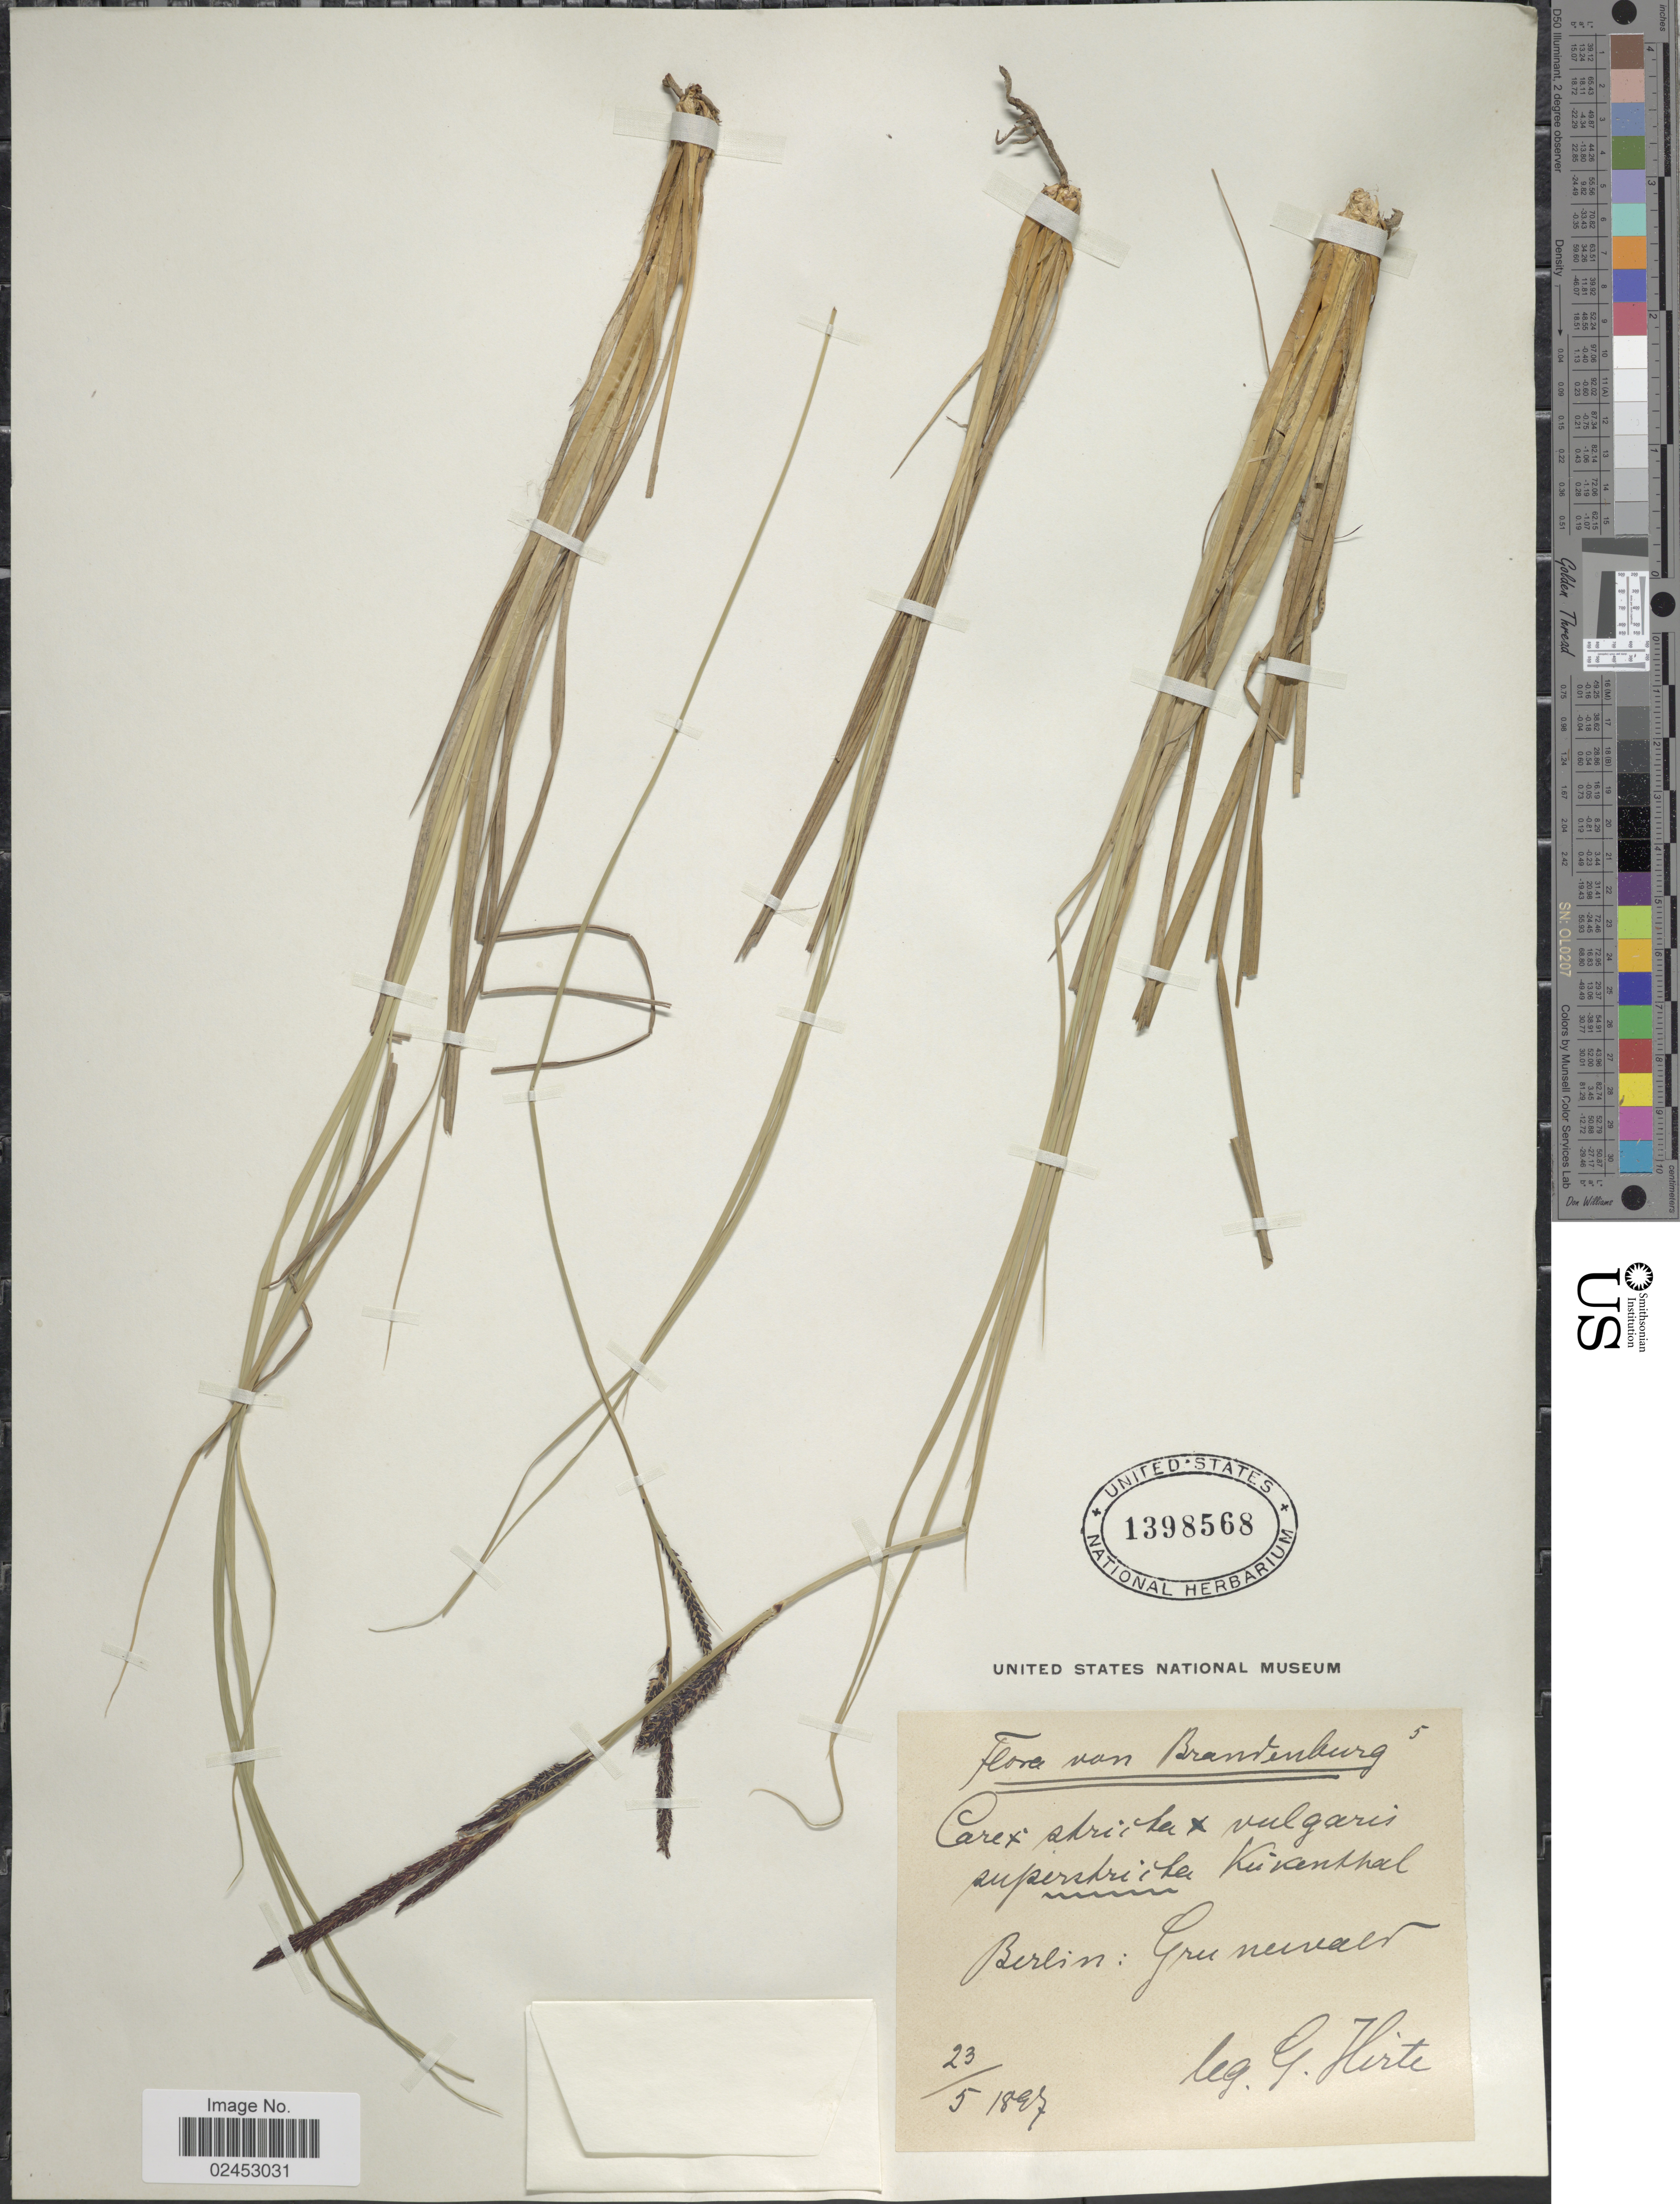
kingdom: Plantae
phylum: Tracheophyta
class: Liliopsida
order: Poales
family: Cyperaceae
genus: Carex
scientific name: Carex stricta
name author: Lam.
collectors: G. Hirte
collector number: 5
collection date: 1897-05-23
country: Germany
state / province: Brandenburg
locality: Berlin: Grunuvaer.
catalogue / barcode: US 1398568